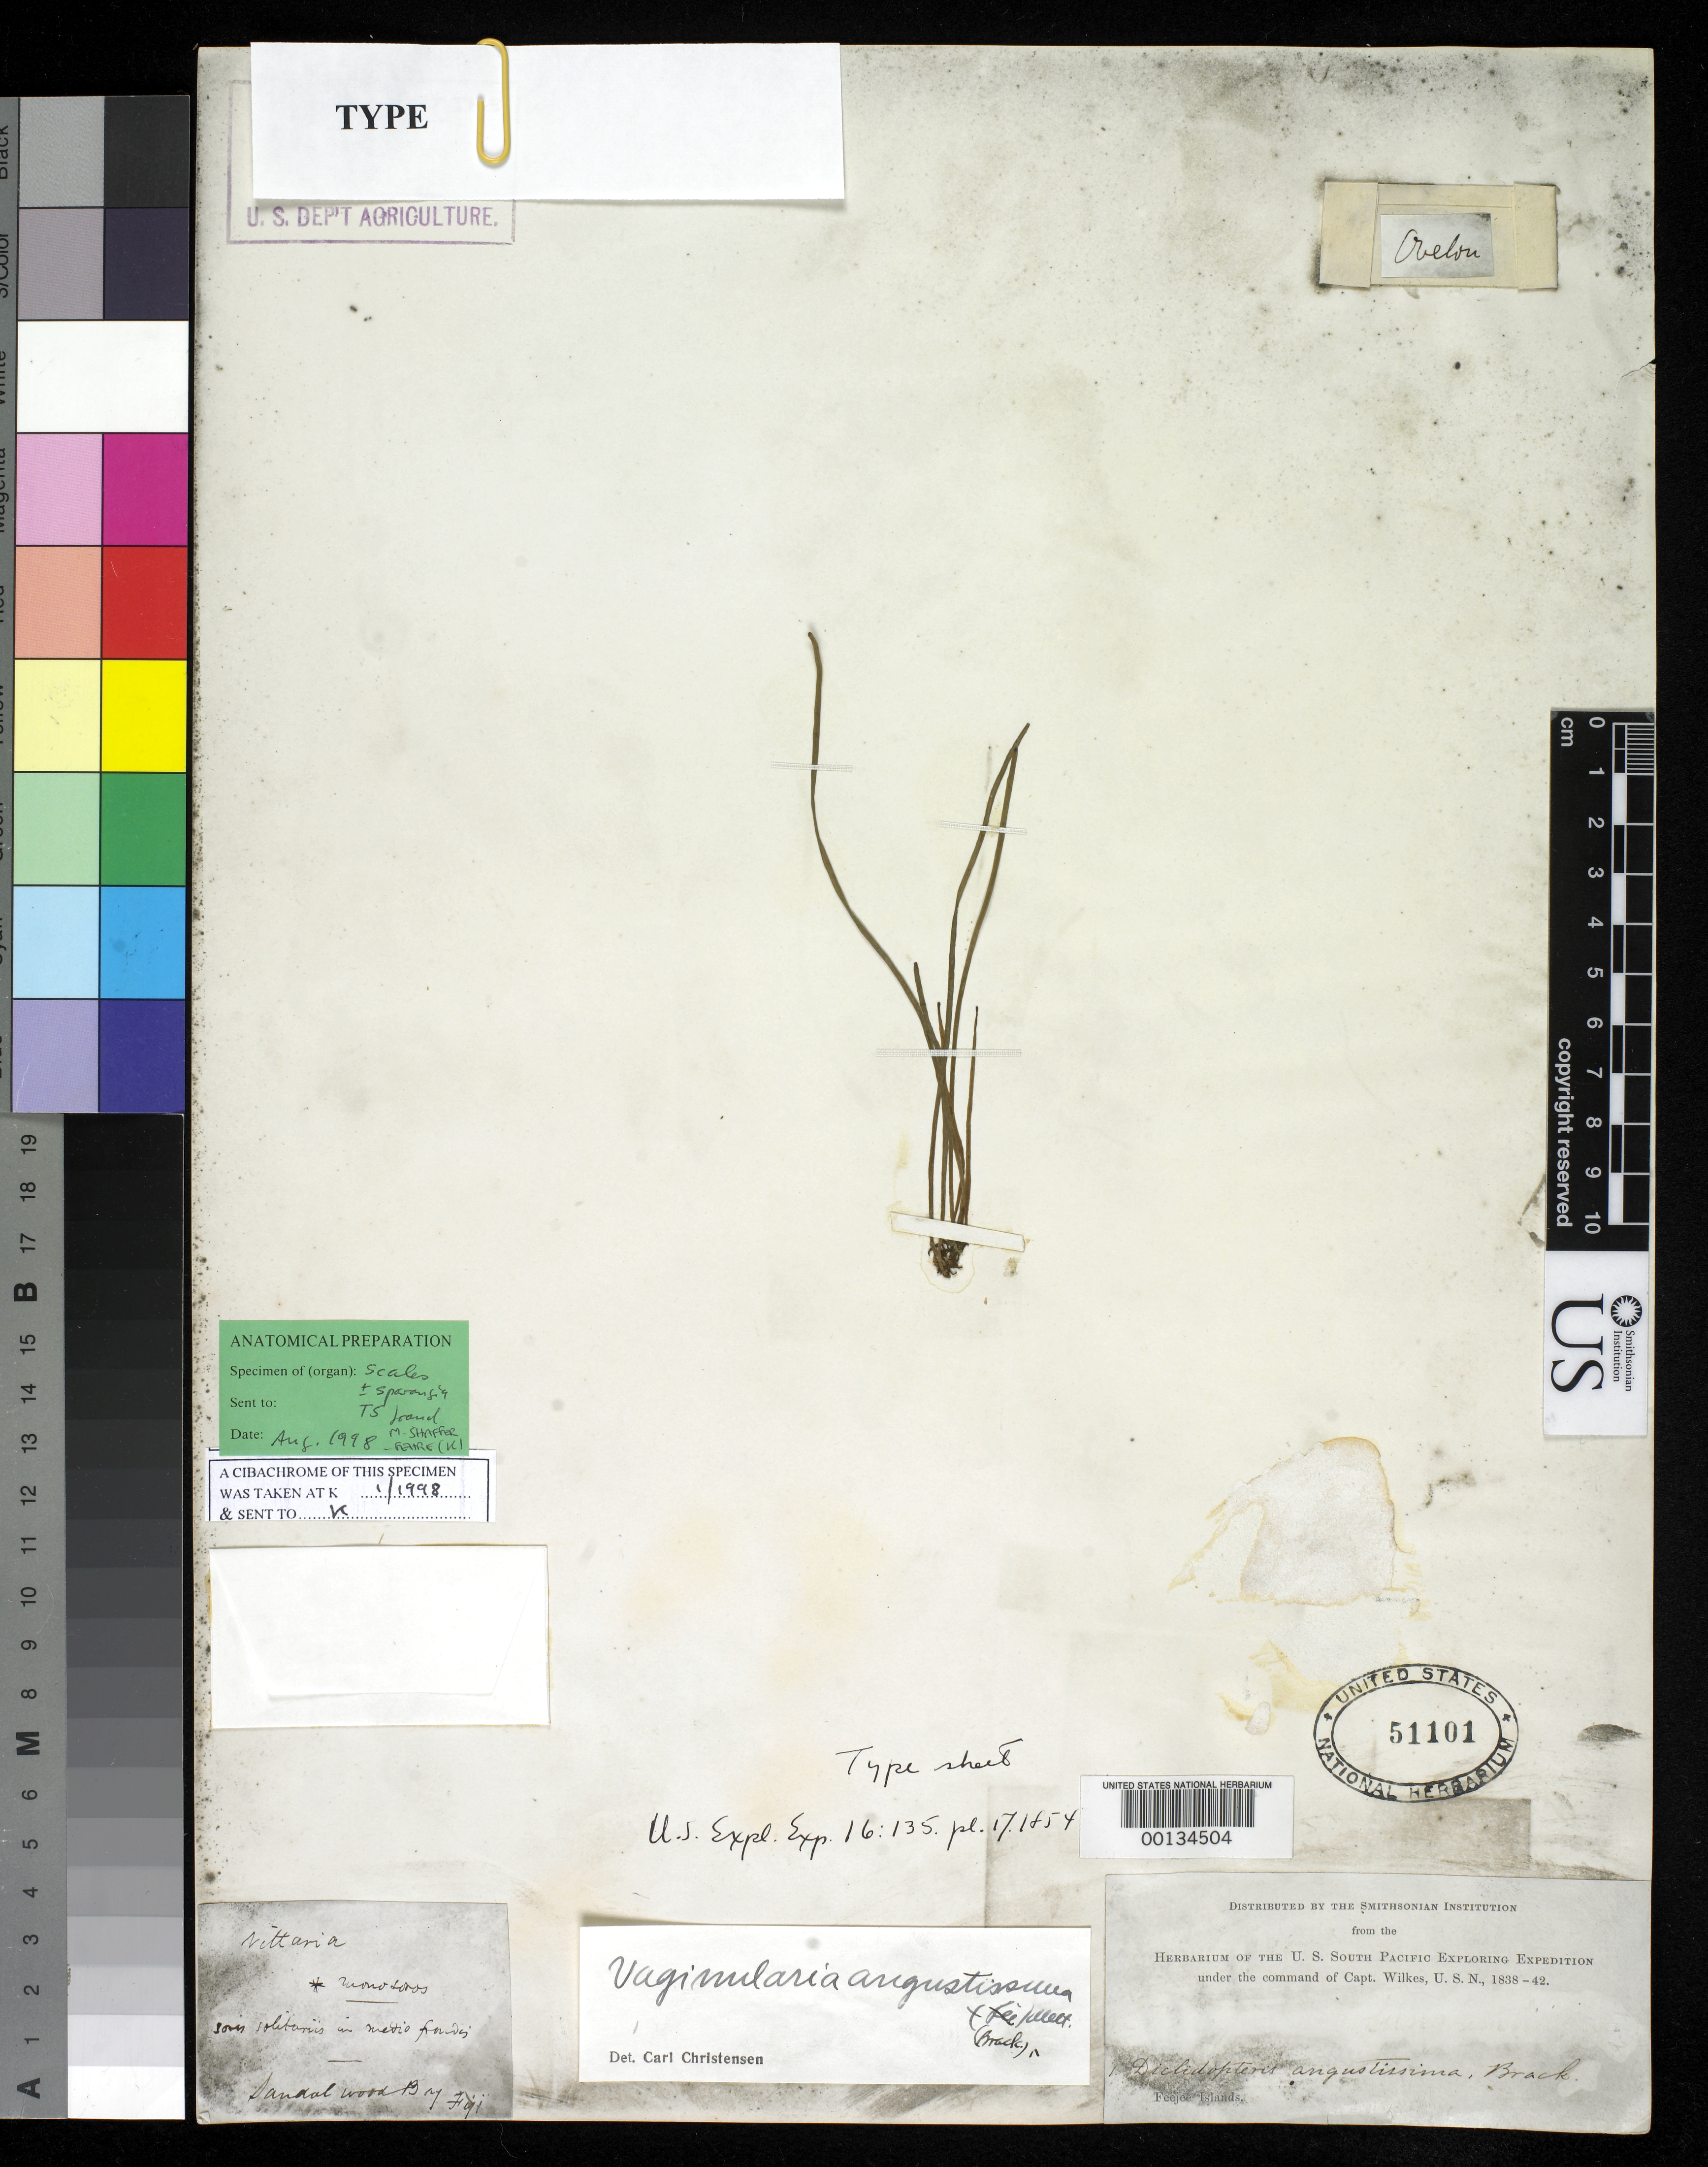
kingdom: Plantae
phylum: Tracheophyta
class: Polypodiopsida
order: Polypodiales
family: Pteridaceae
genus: Diclidopteris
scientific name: Diclidopteris angustissima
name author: Brack. in Wilkes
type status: Holotype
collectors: Wilkes Explor. Exped.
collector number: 1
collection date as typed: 1838 to -- --- 1842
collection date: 1838/1842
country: Fiji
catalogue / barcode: US 51101